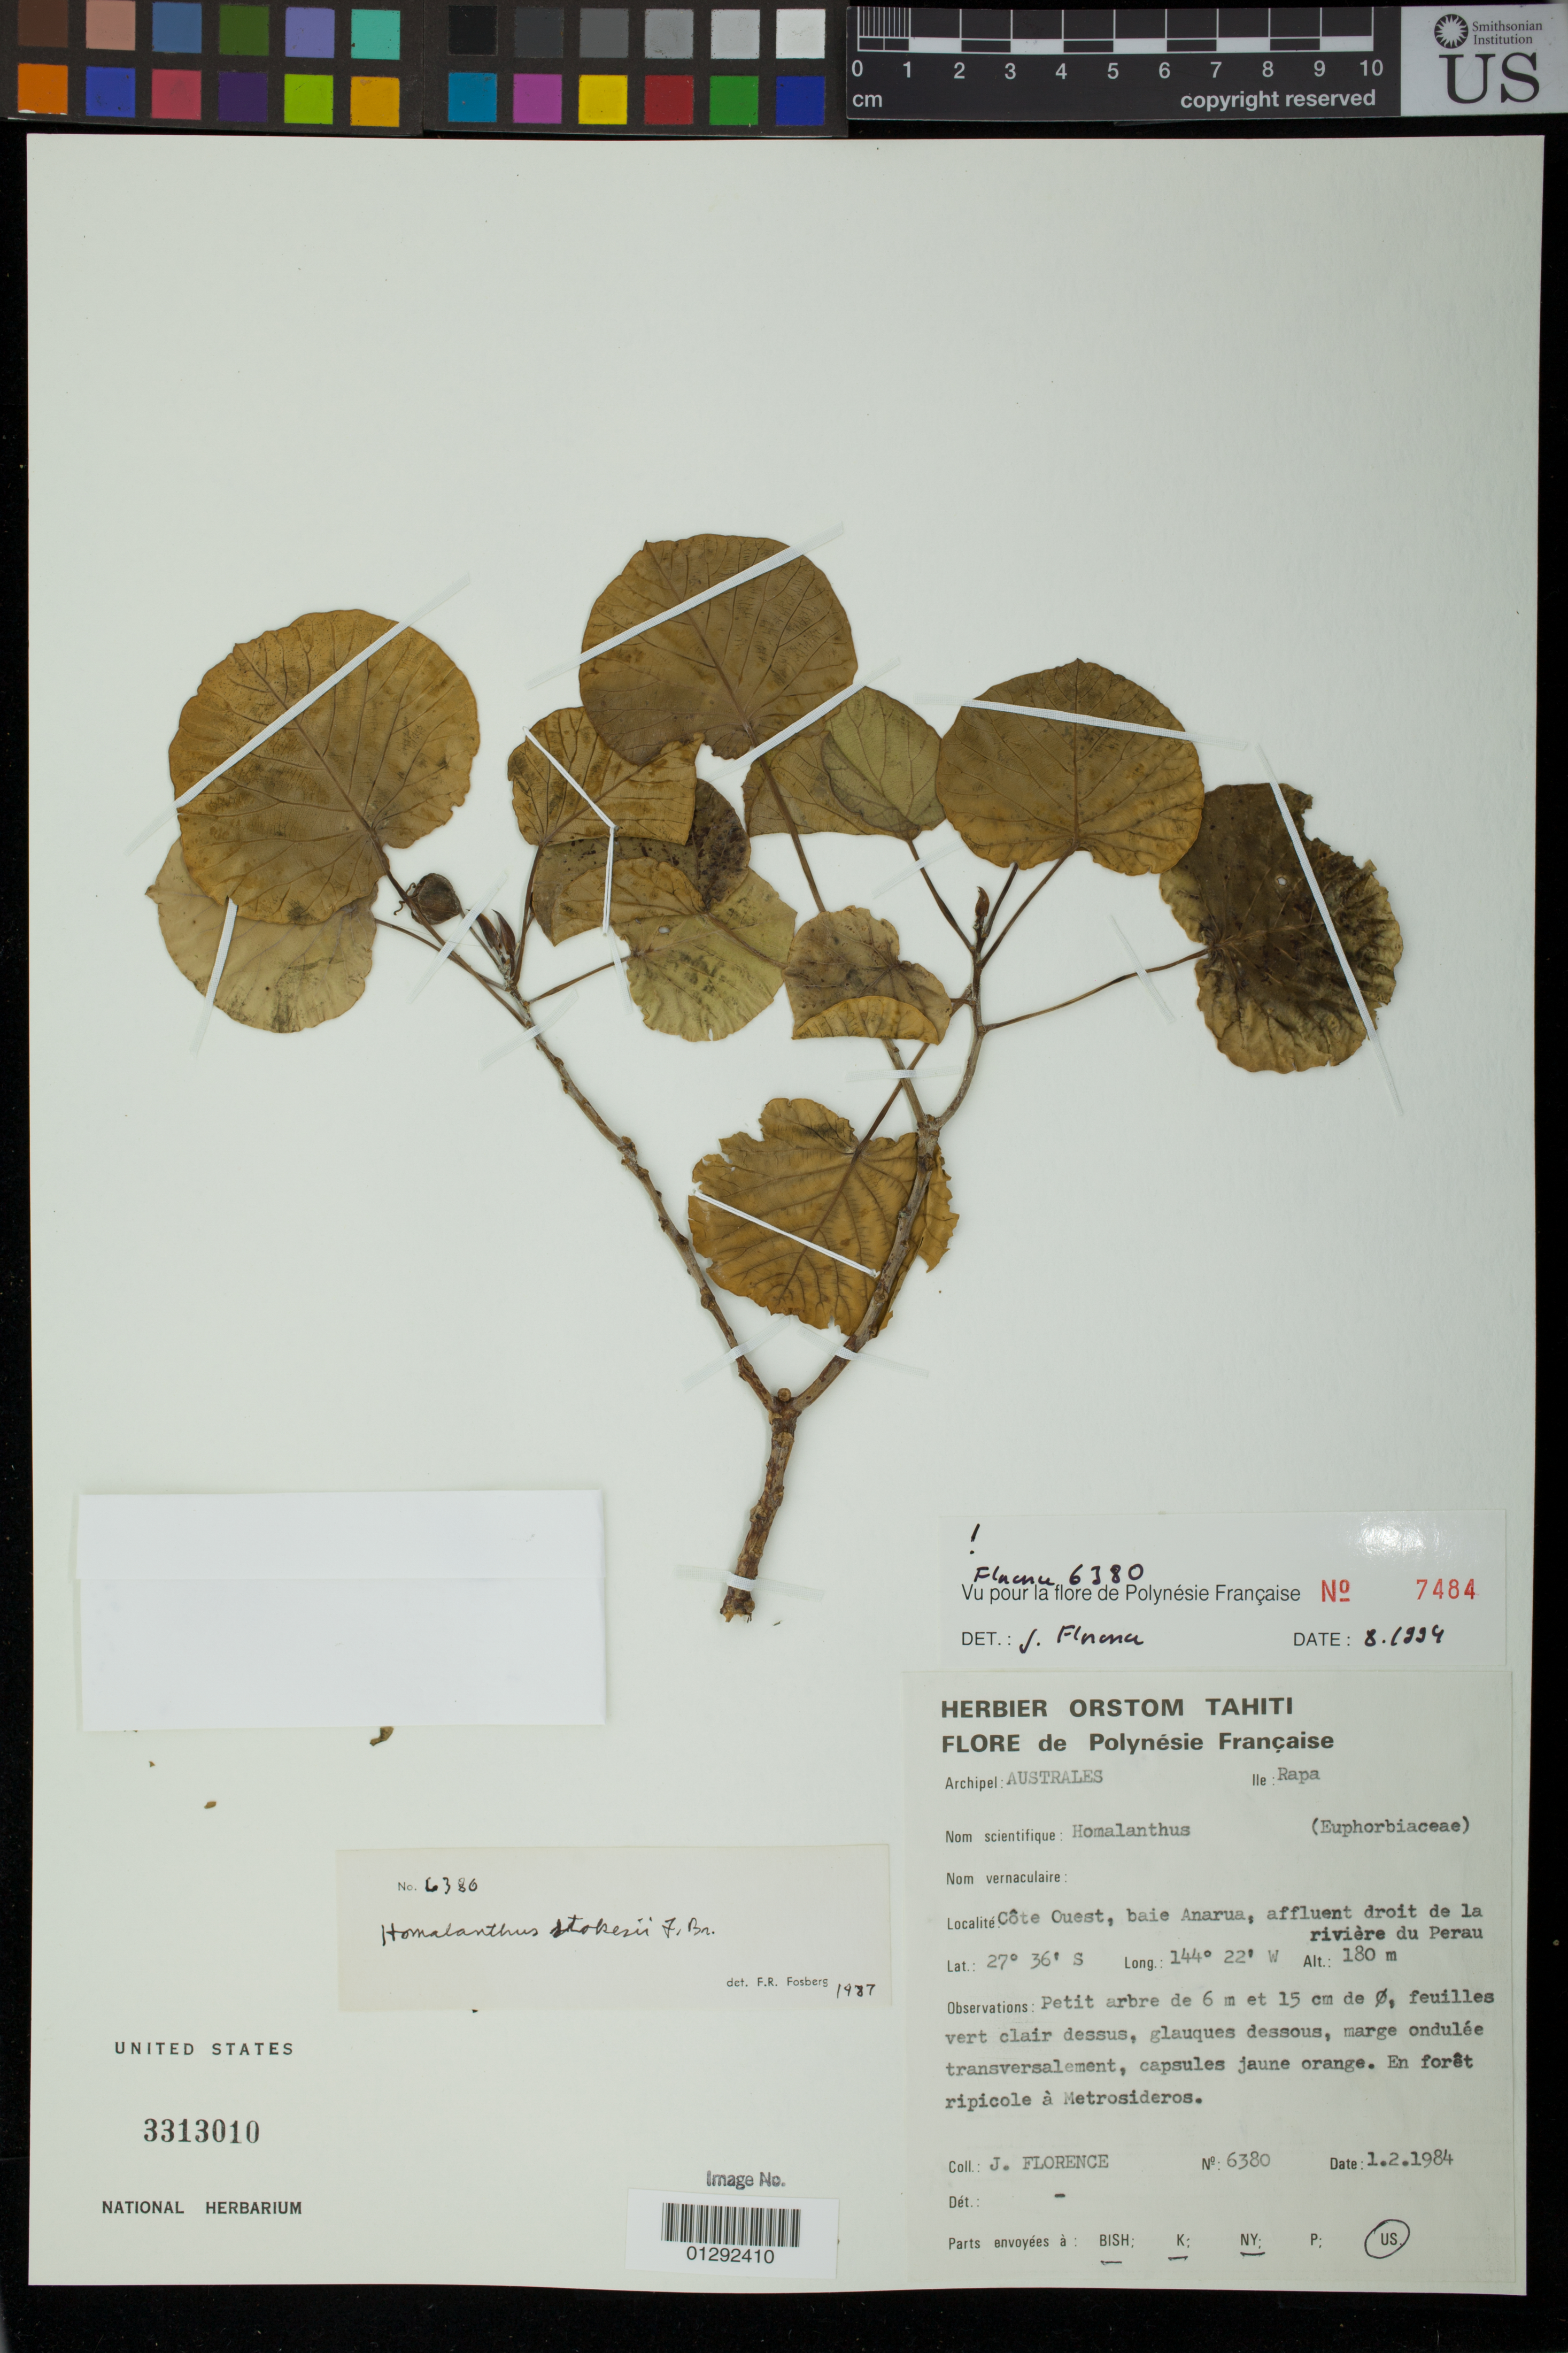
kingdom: Plantae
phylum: Tracheophyta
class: Magnoliopsida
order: Malpighiales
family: Euphorbiaceae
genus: Homalanthus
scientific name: Homalanthus stokesii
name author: F. Br.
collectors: J. Florence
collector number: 6380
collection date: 1984-02-01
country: French Polynesia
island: Rapa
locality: Cote Ouest, Baie Anarua, affluent droit de la riviere du Perau, Rapa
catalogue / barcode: US 3313010